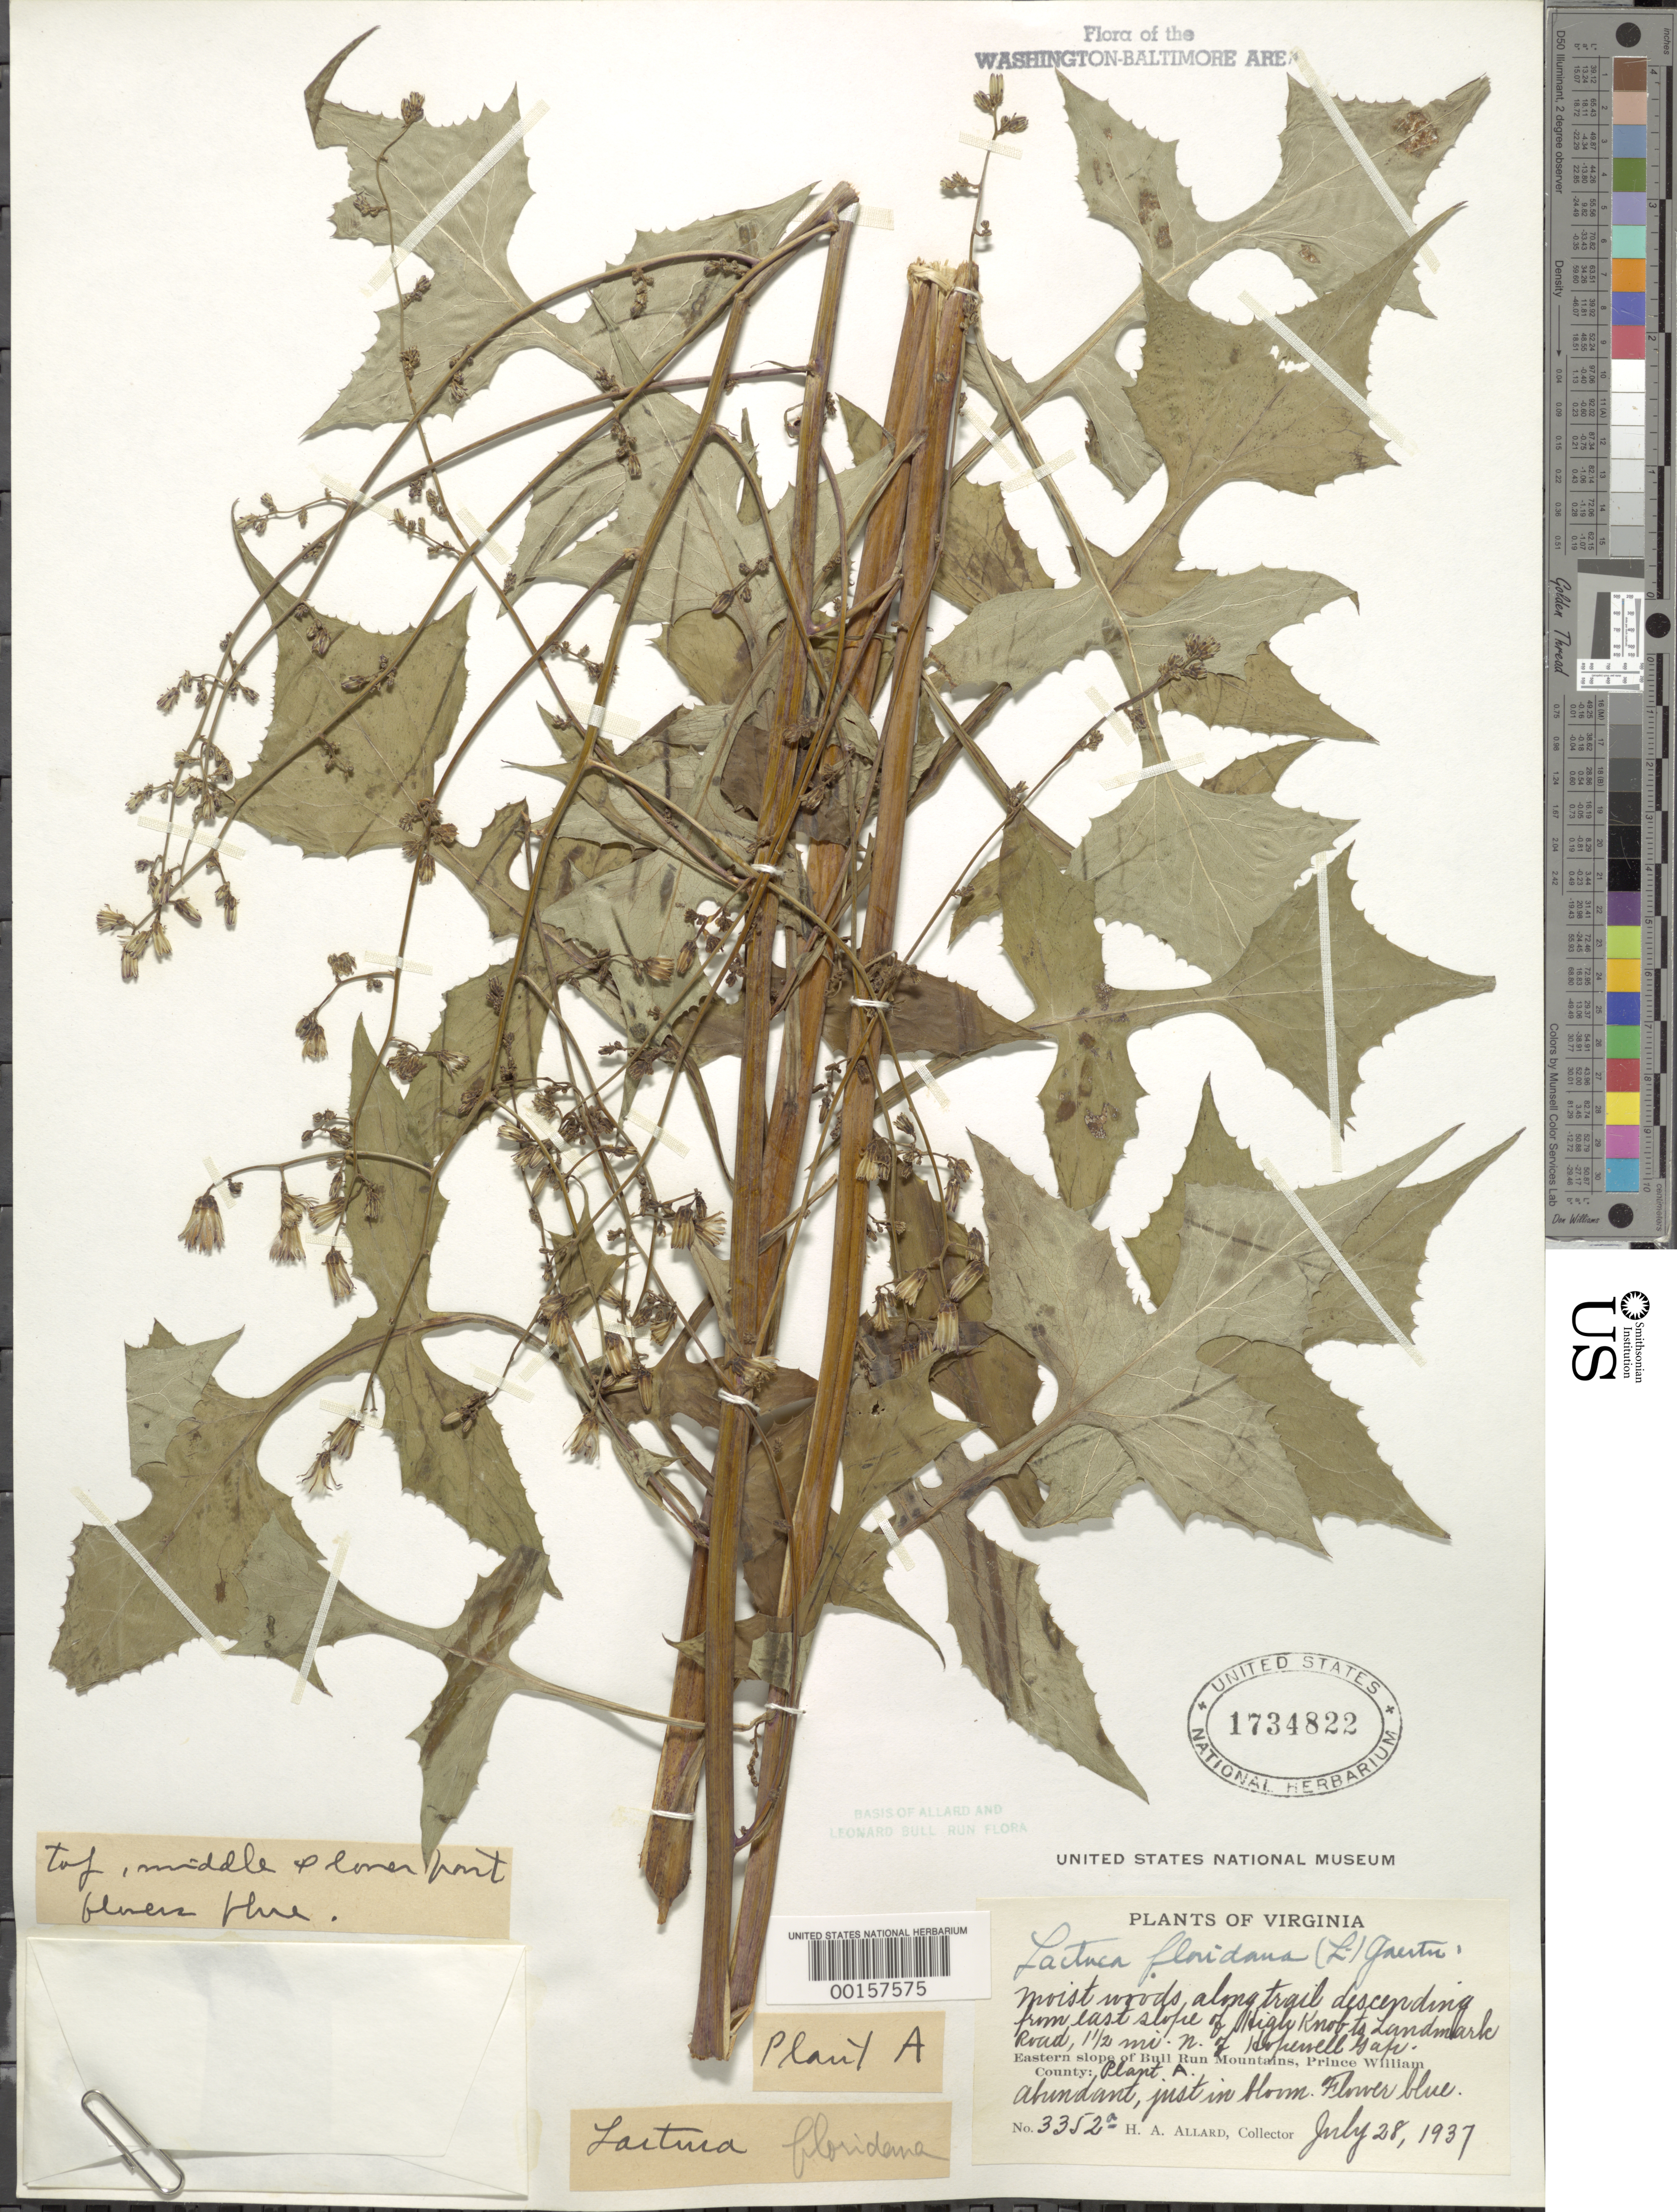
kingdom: Plantae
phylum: Tracheophyta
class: Magnoliopsida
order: Asterales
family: Asteraceae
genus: Lactuca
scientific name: Lactuca floridana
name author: (L.) Gaertn.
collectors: H. A. Allard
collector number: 3352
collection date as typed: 28 Jul 1937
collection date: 1937-07-28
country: United States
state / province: Virginia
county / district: Prince William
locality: North of Hopewell Gap High Knob to Landmark Road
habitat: Moist woods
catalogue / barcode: US 1734822